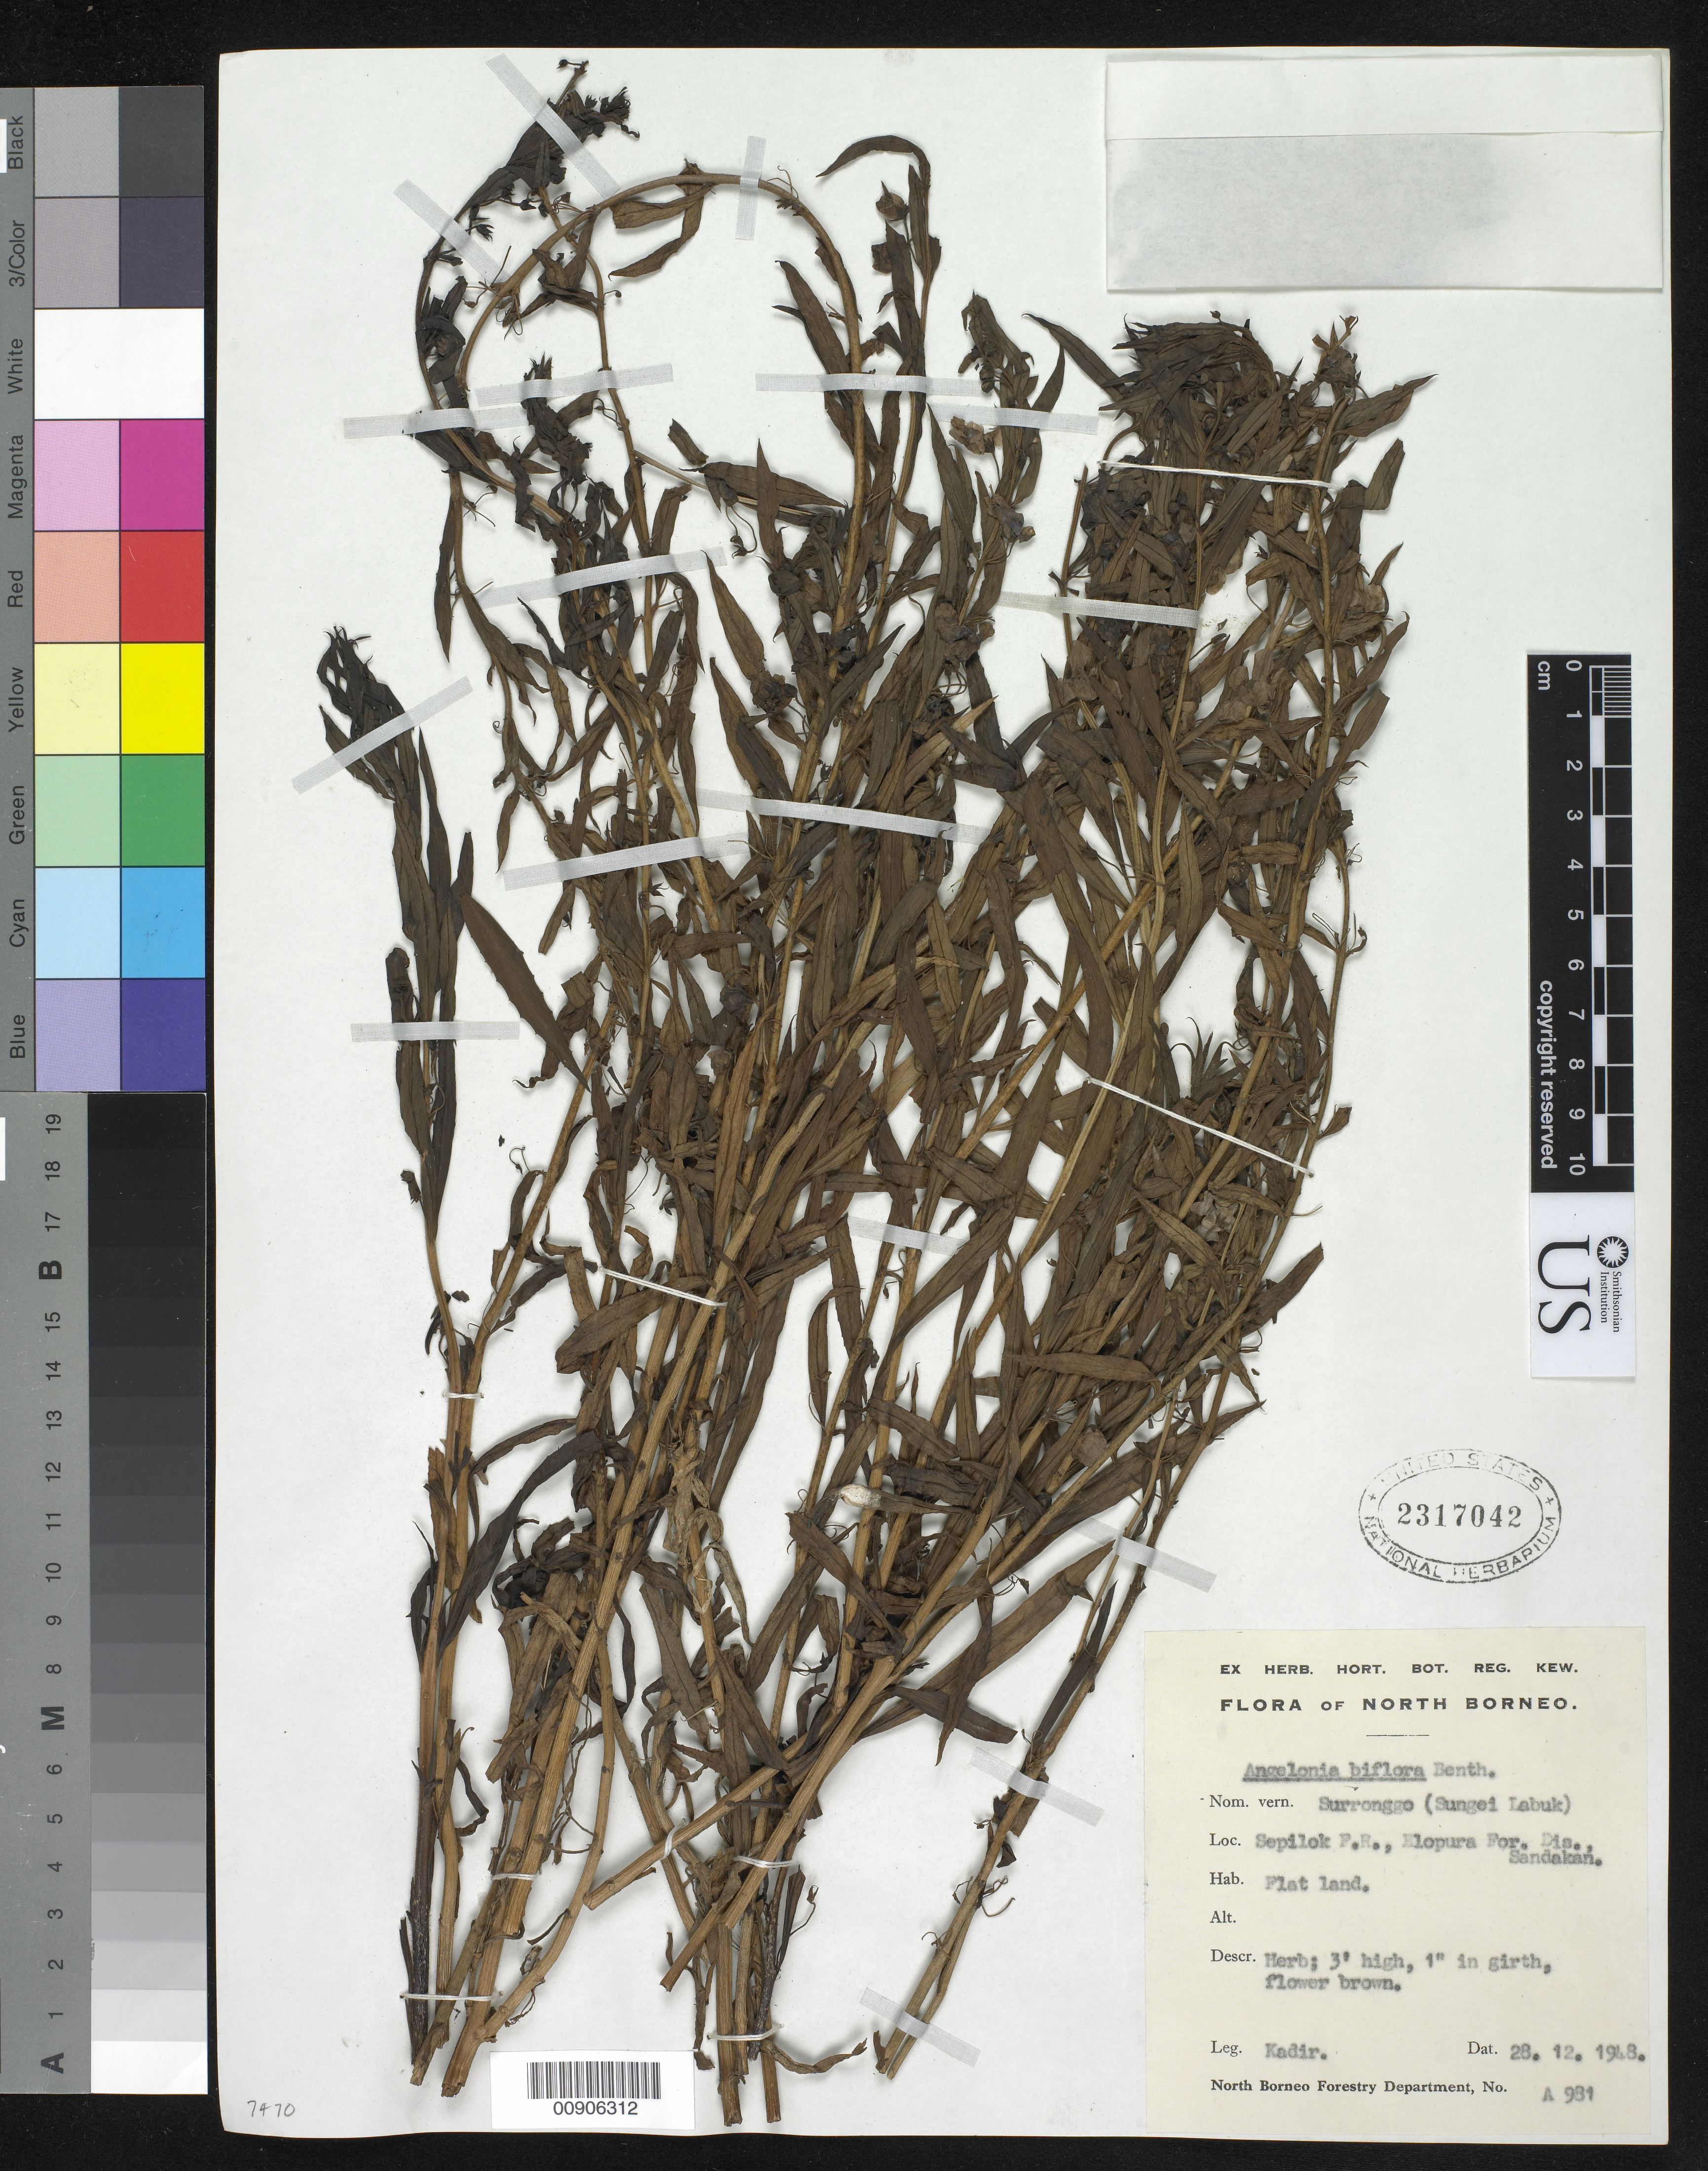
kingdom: Plantae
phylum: Tracheophyta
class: Magnoliopsida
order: Lamiales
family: Plantaginaceae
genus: Angelonia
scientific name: Angelonia biflora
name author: Benth.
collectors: Kadir Bin Abdul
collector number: A 981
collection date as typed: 28 Dec 1948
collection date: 1948-12-28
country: Indonesia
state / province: Kalimantan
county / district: Kalimantan Barat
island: Borneo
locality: Sepilok F. R., Elopura For Dis., Sandakan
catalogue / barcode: US 2317042